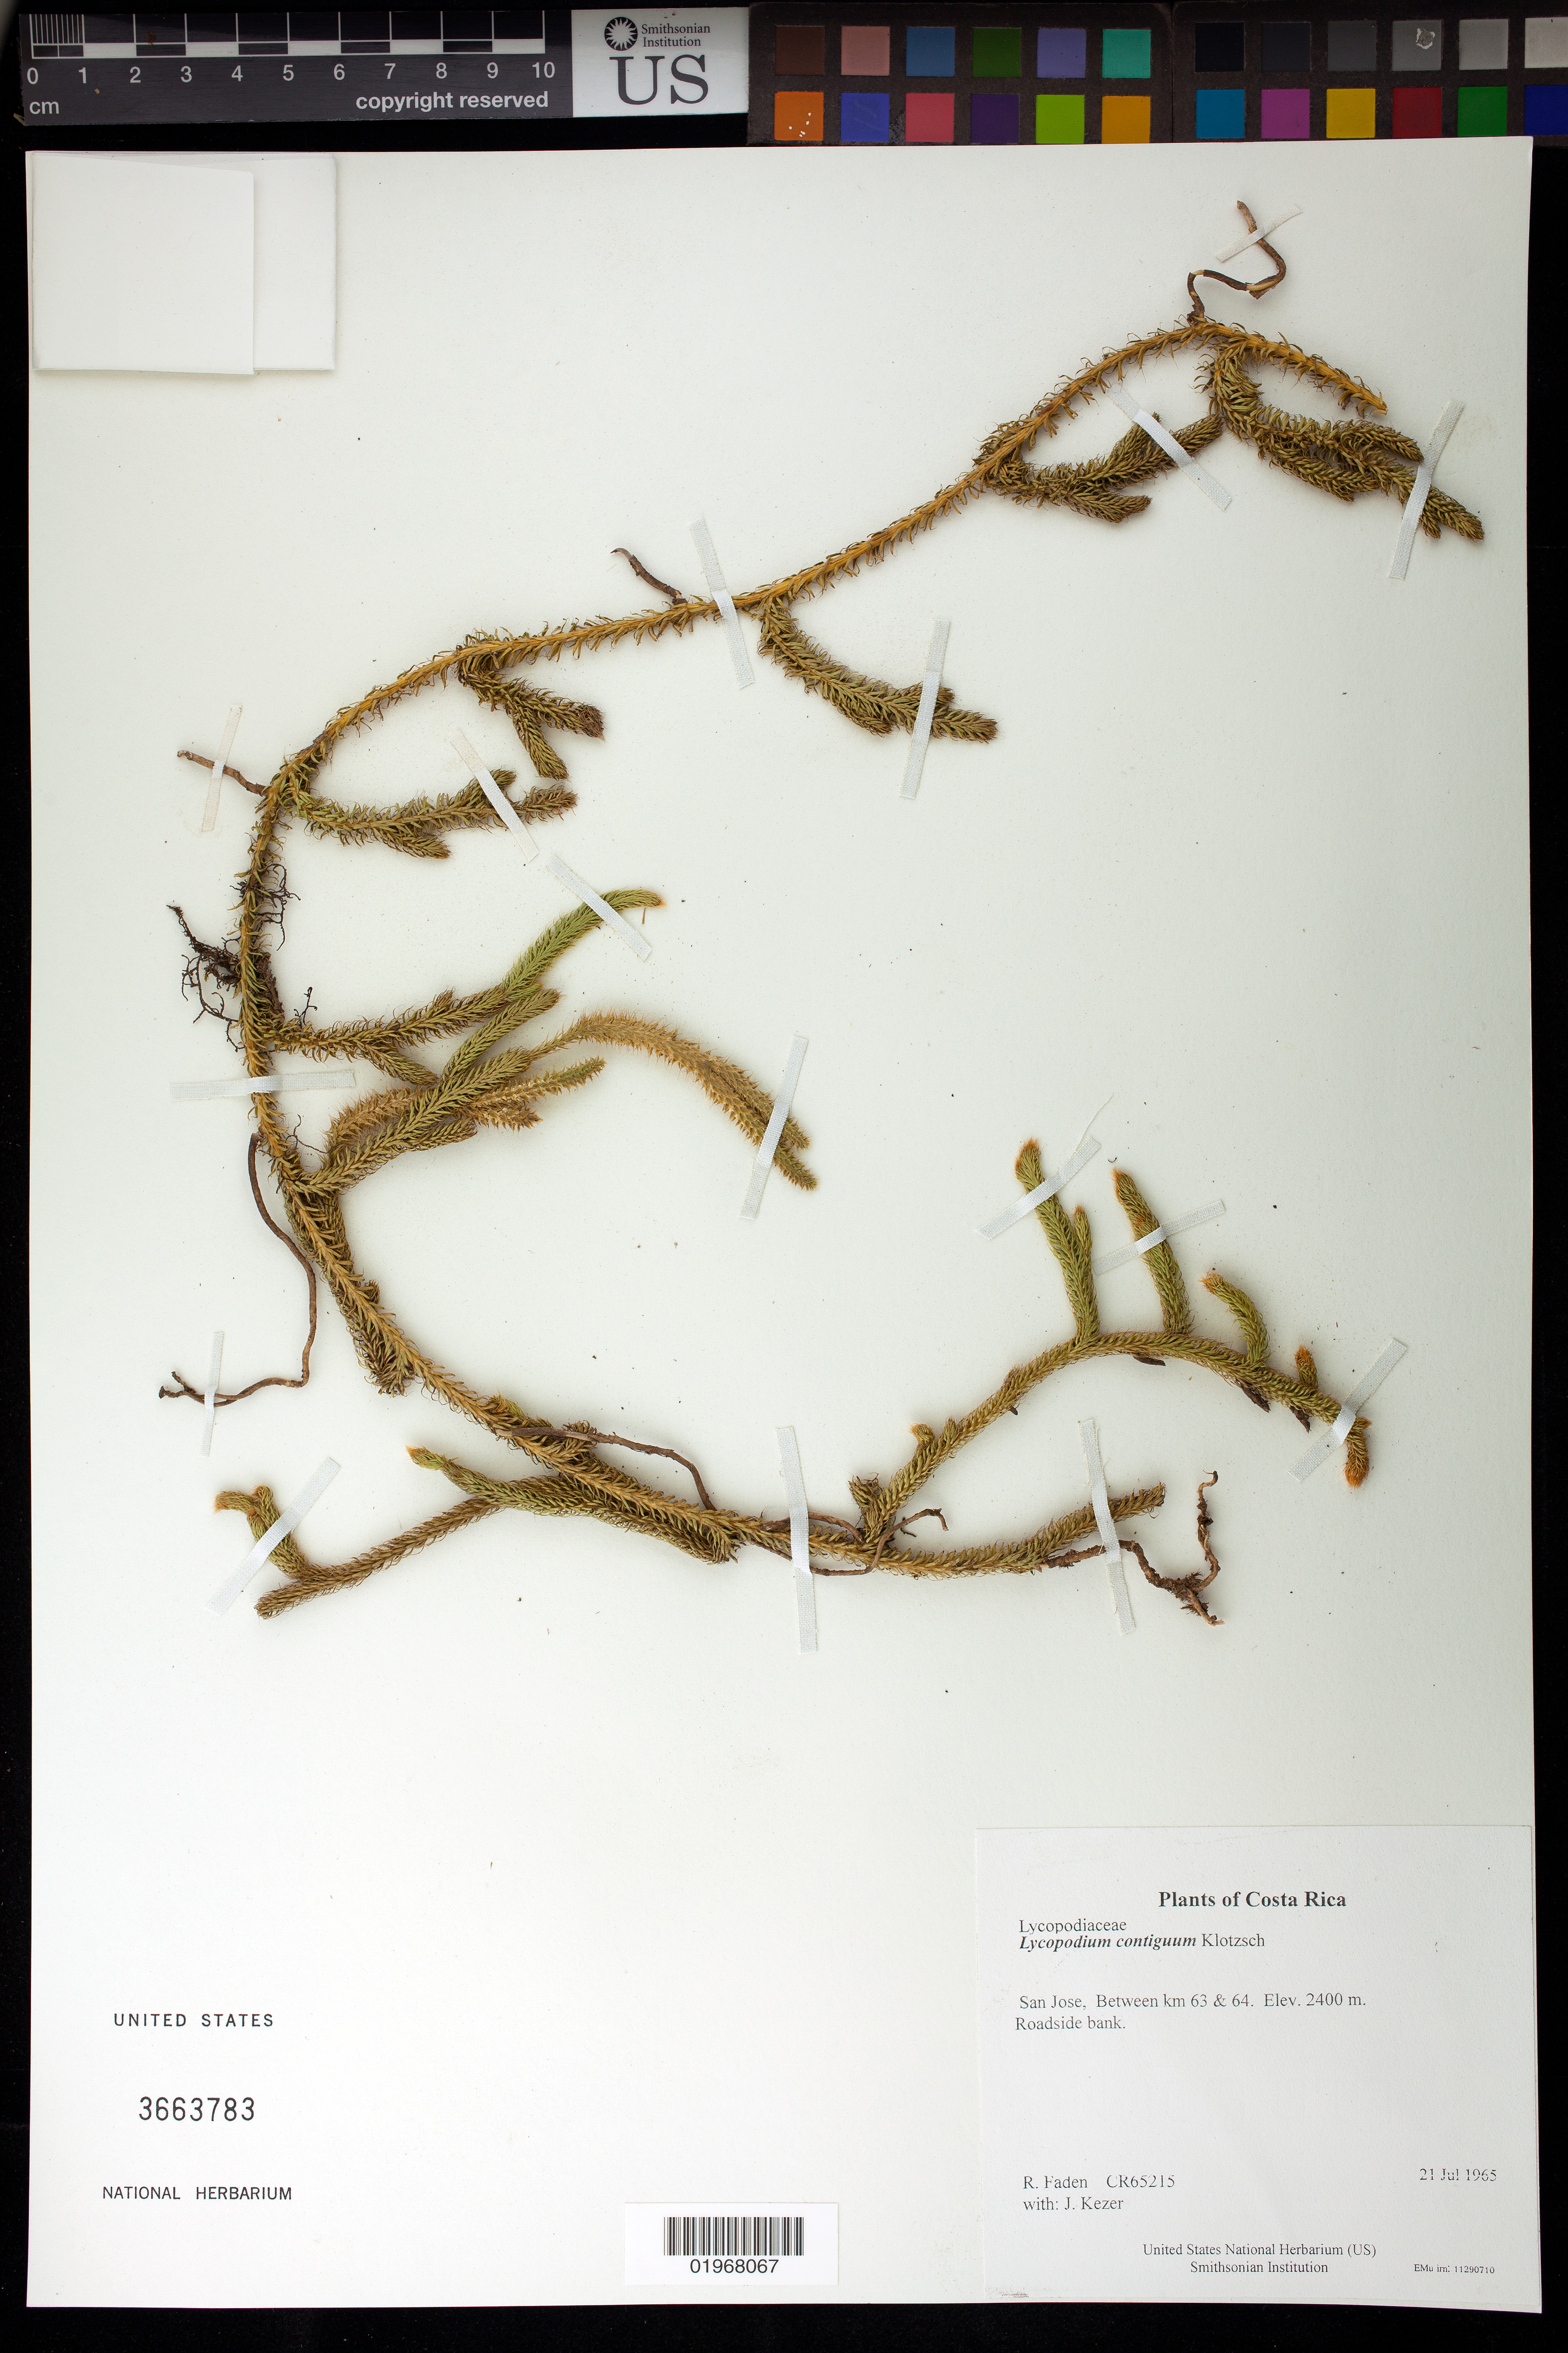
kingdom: Plantae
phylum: Tracheophyta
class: Lycopodiopsida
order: Lycopodiales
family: Lycopodiaceae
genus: Lycopodium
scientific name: Lycopodium clavatum subsp. contiguum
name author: (Klotzsch) B. Øllg.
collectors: R. B. Faden & J. Kezer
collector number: CR65215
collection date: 1965-07-21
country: Costa Rica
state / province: San Jose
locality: Between km 63 & 64.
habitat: Roadside bank.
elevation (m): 2400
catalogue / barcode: US 3663783